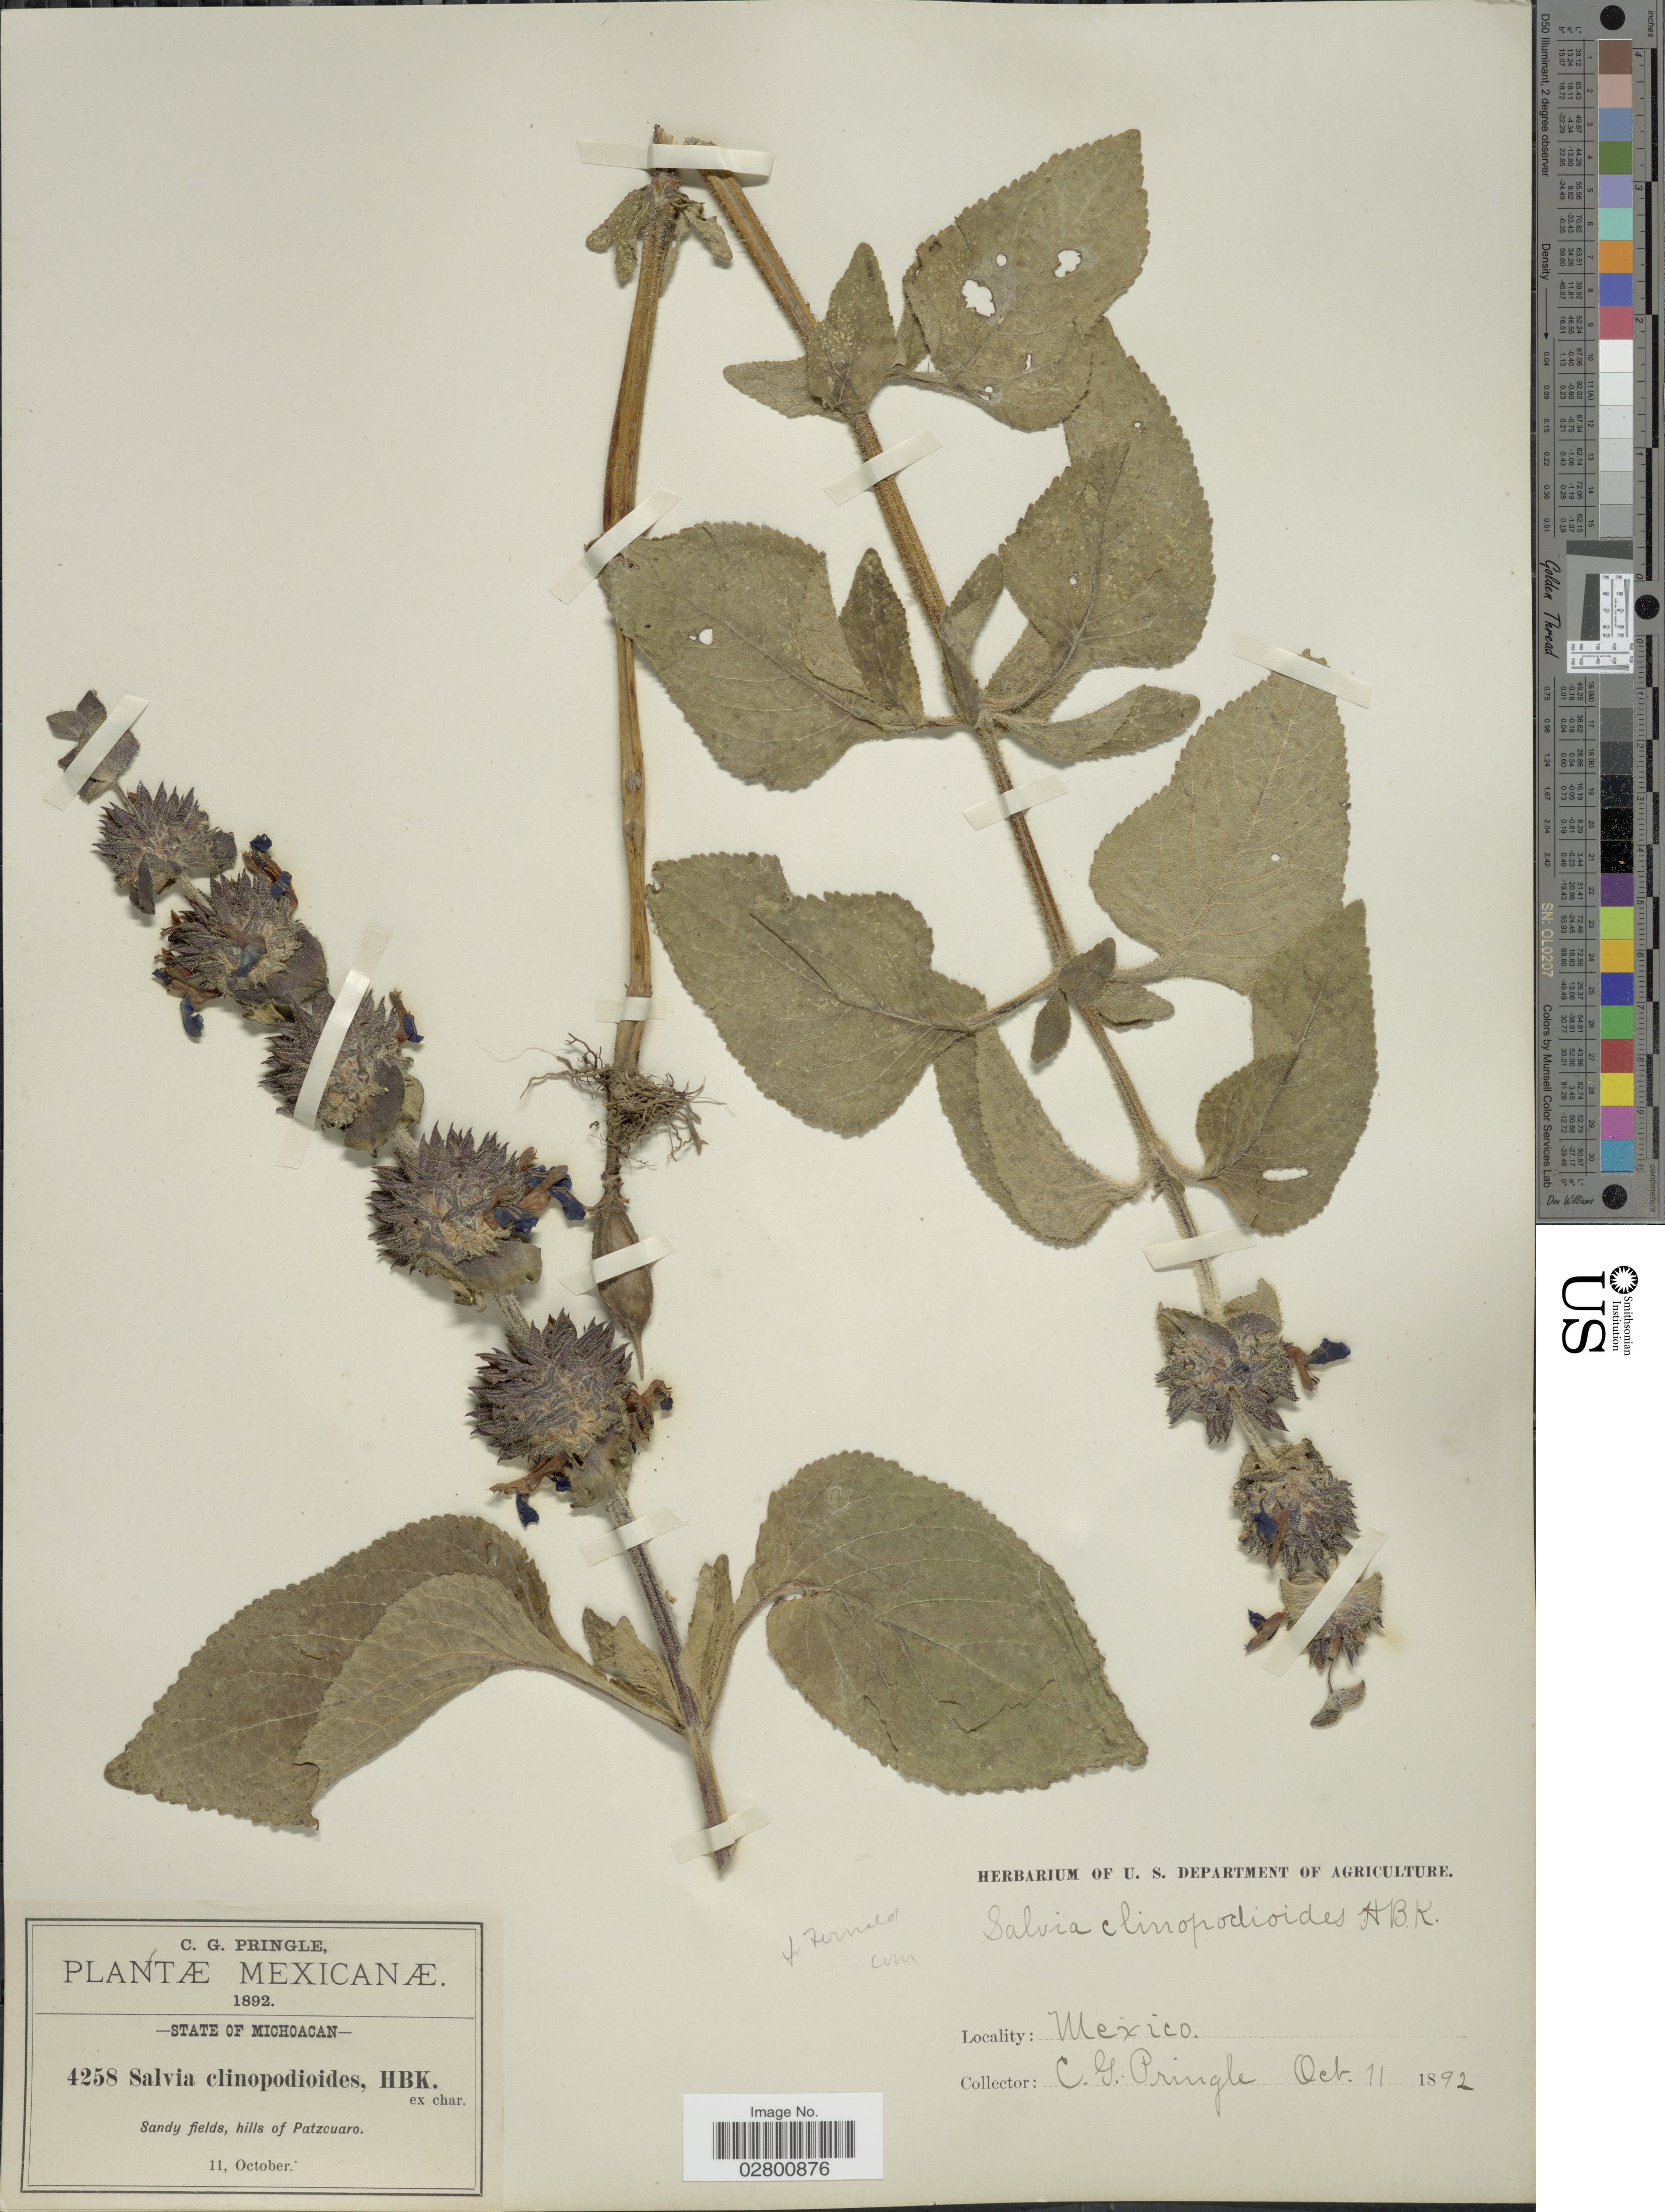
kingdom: Plantae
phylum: Tracheophyta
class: Magnoliopsida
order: Lamiales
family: Lamiaceae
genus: Salvia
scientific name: Salvia clinopodioides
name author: Kunth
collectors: C. G. Pringle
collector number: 4258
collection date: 1892-10-11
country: Mexico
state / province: Michoacán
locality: Sandy fields, hills of Patzcuaro.